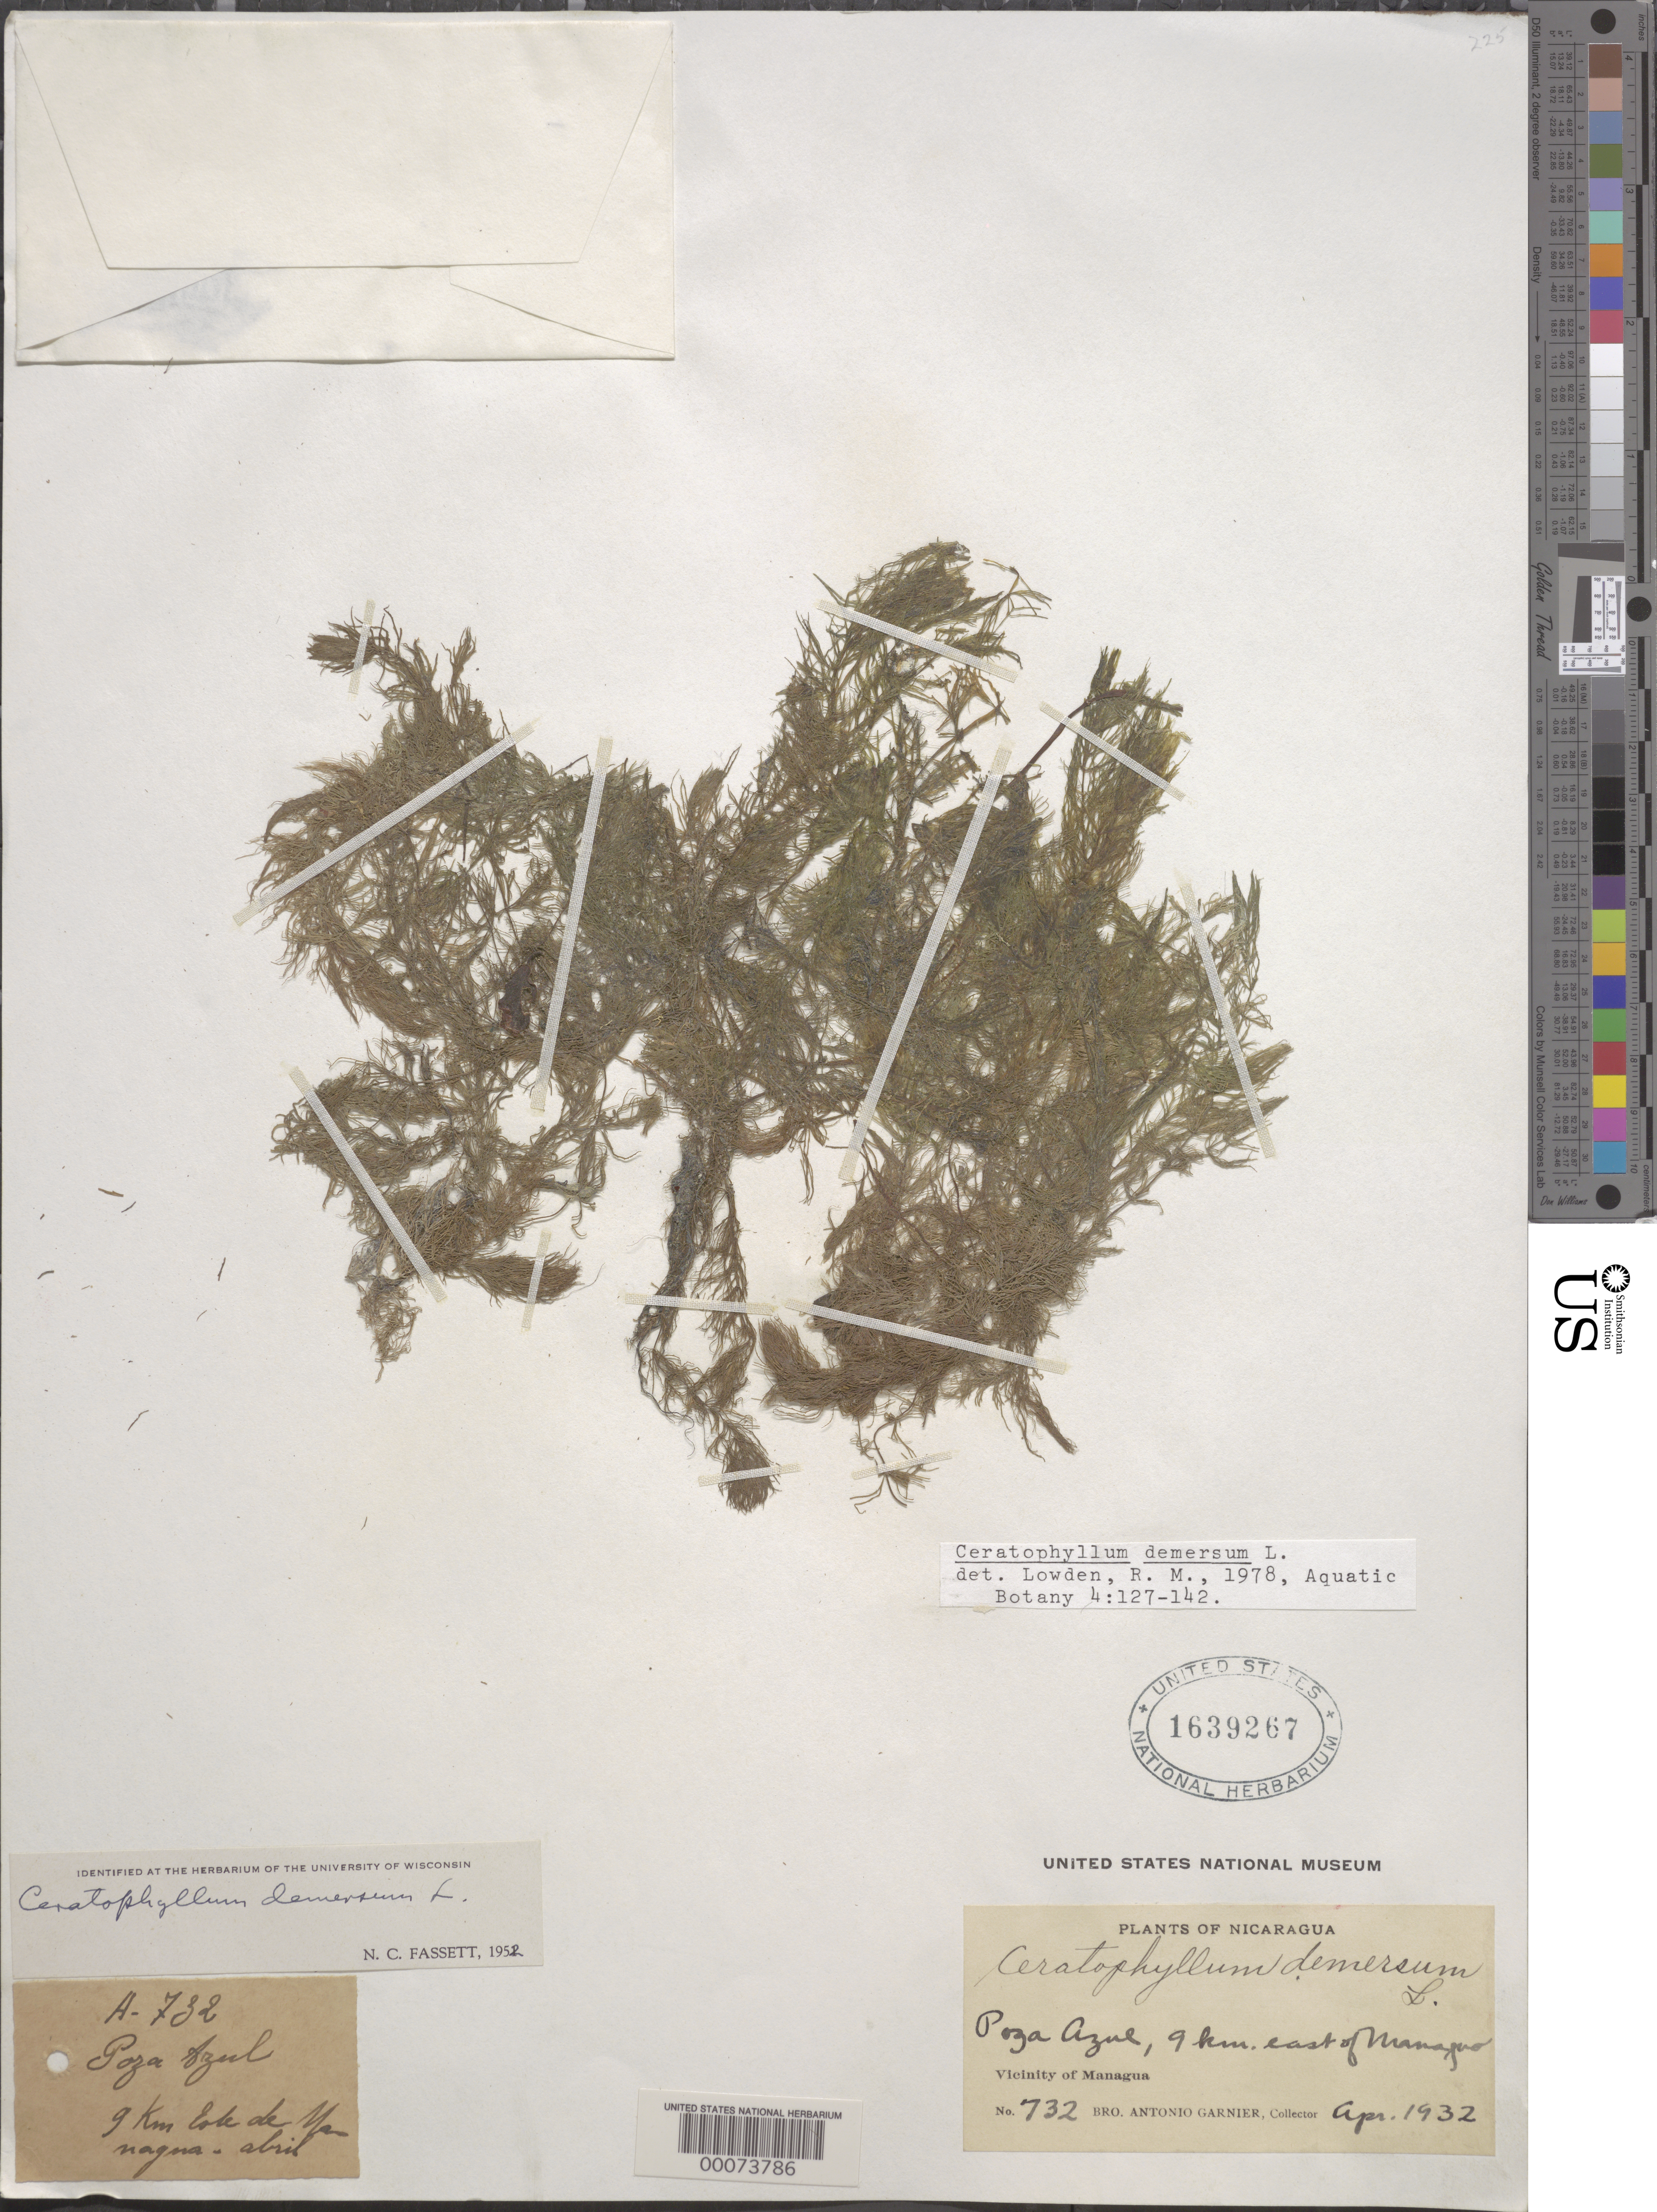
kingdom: Plantae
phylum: Tracheophyta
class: Magnoliopsida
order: Ceratophyllales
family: Ceratophyllaceae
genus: Ceratophyllum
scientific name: Ceratophyllum demersum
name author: L.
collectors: Bro. A. Garnier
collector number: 732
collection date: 1932-04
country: Nicaragua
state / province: Managua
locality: Poza Azul, 9 km. east of Managua. Vicinity of Managua.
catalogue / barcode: US 1639267